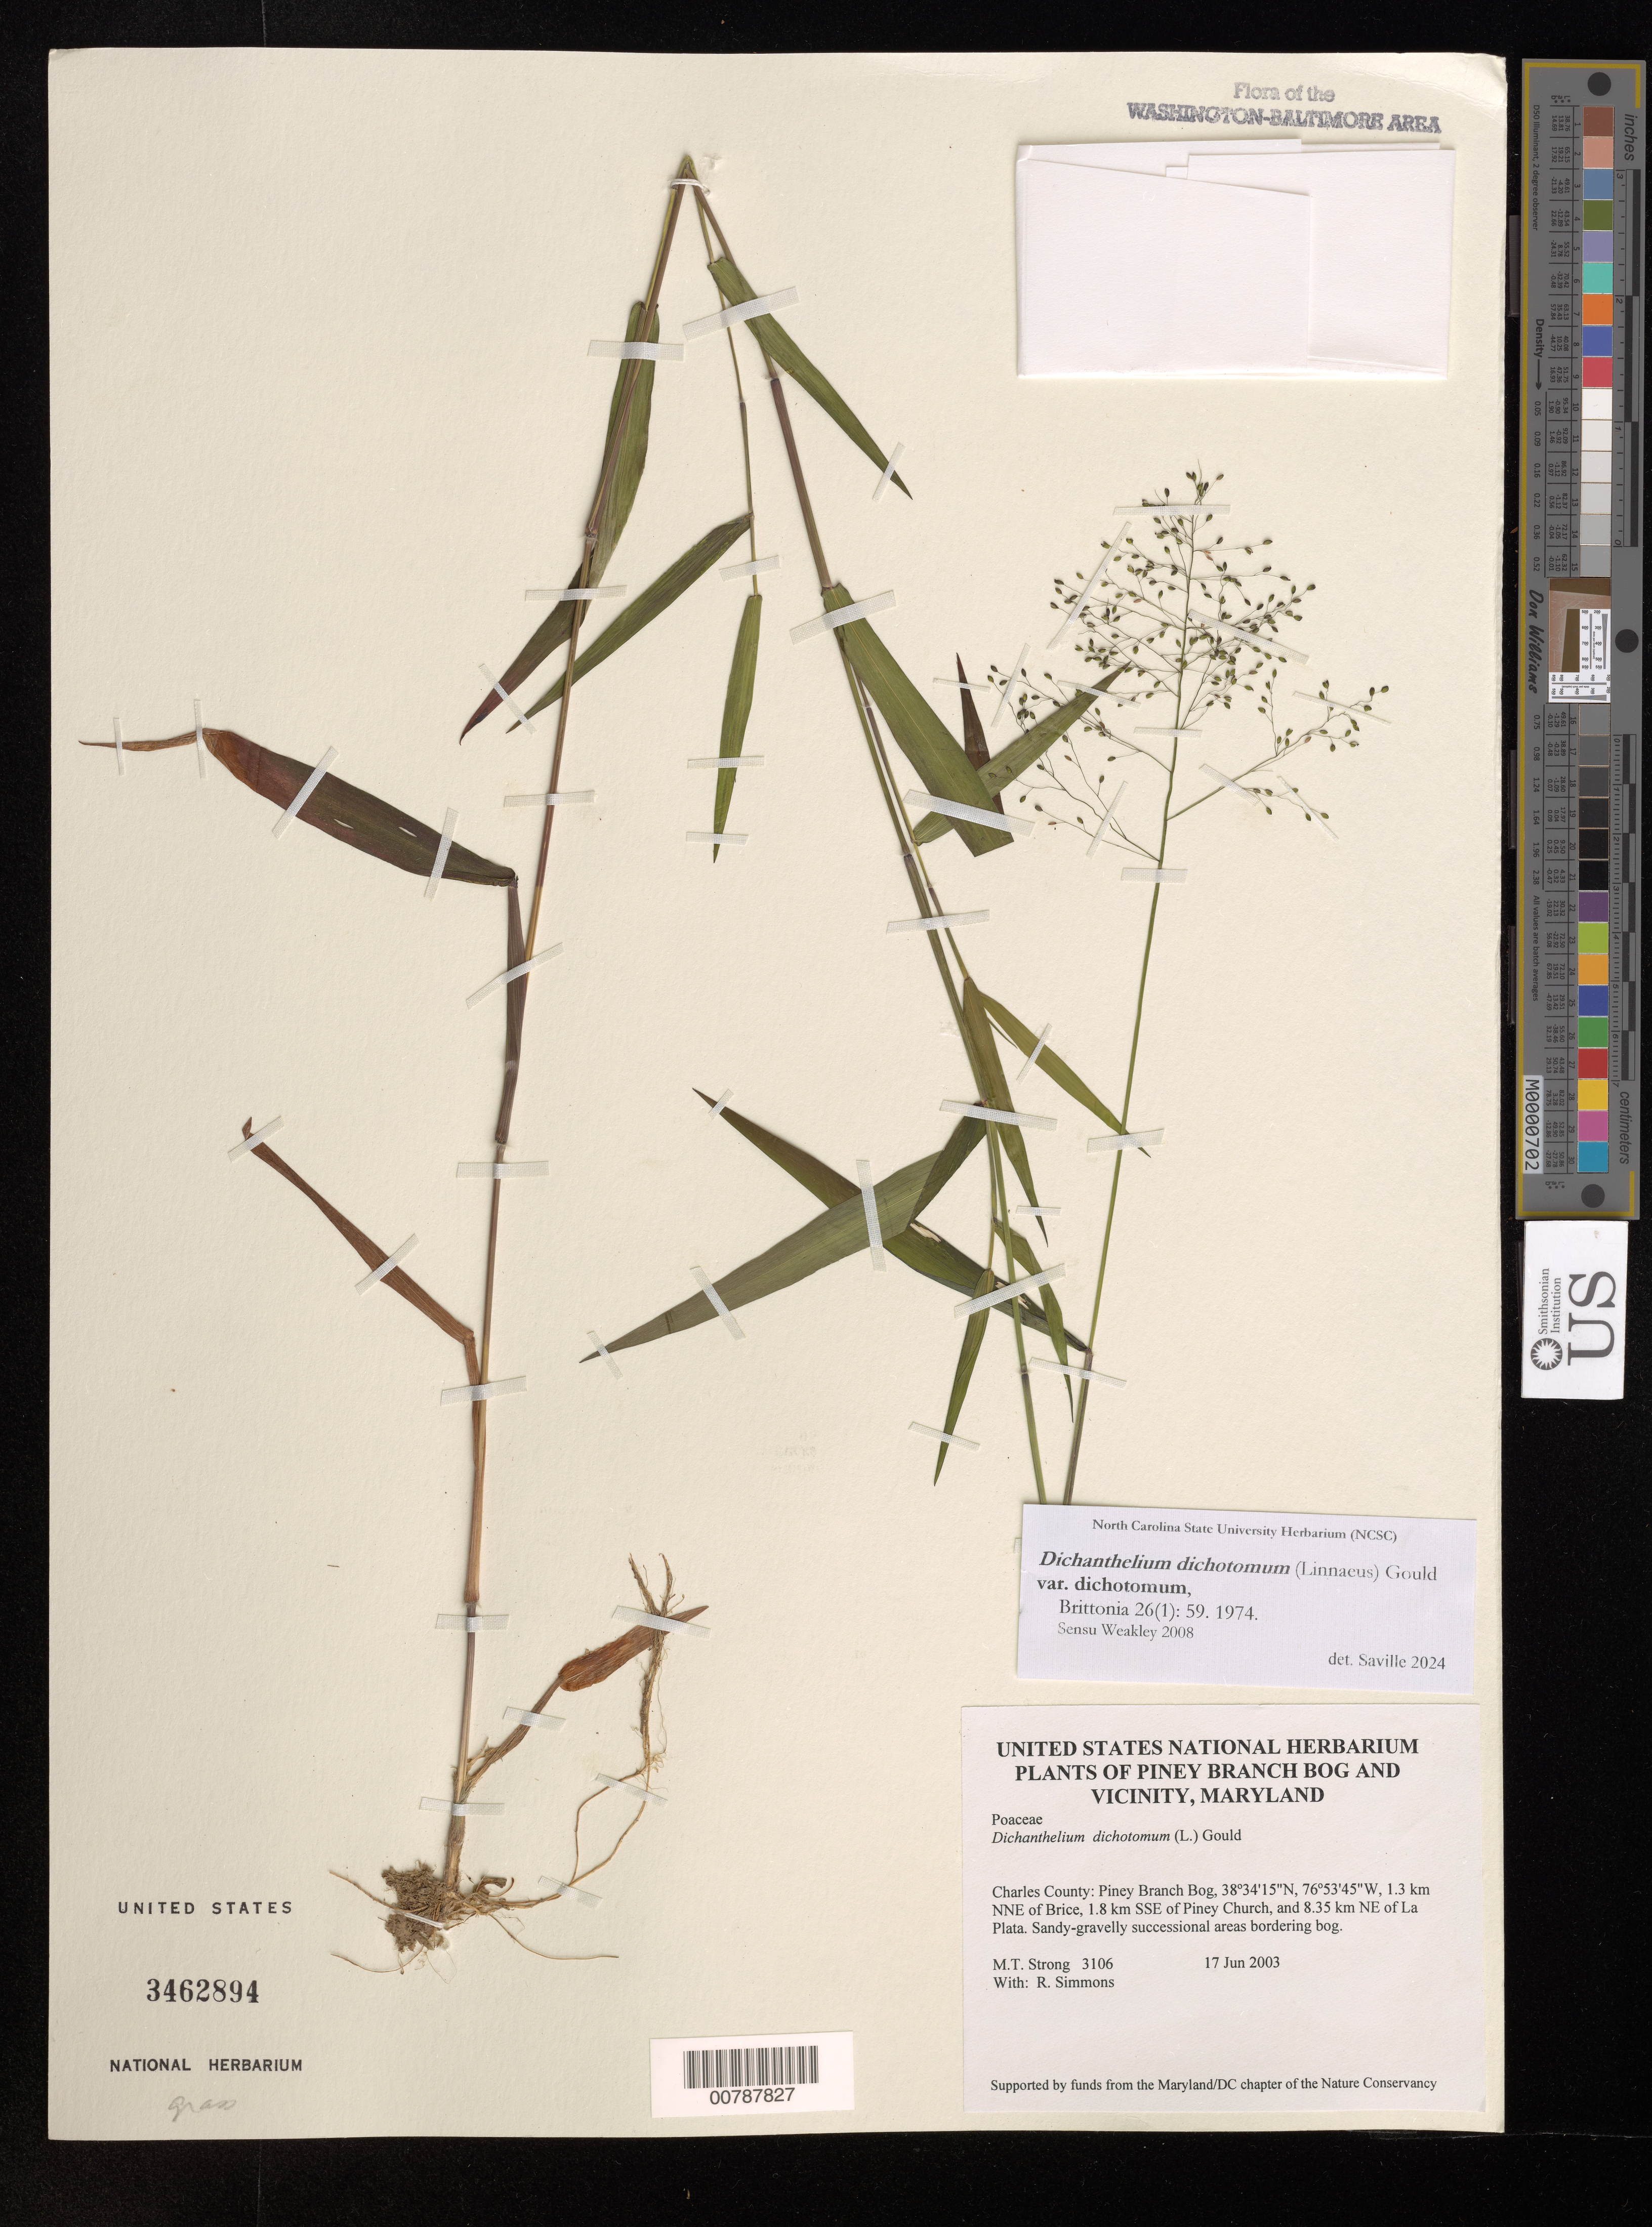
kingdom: Plantae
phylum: Tracheophyta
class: Liliopsida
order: Poales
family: Poaceae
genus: Dichanthelium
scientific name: Dichanthelium dichotomum var. dichotomum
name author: (L.) Gould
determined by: Saville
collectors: M. T. Strong & R. H. Simmons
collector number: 3106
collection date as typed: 17 Jun 2003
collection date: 2003-06-17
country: United States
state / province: Maryland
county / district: Charles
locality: Piney Branch Bog, 1.3 km NNE of Brice, 1.8 km SSE of Piney Church, and 8.35 km NE of La Plata.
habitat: Sandy-gravelly successional areas bordering bog.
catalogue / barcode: US 3462894